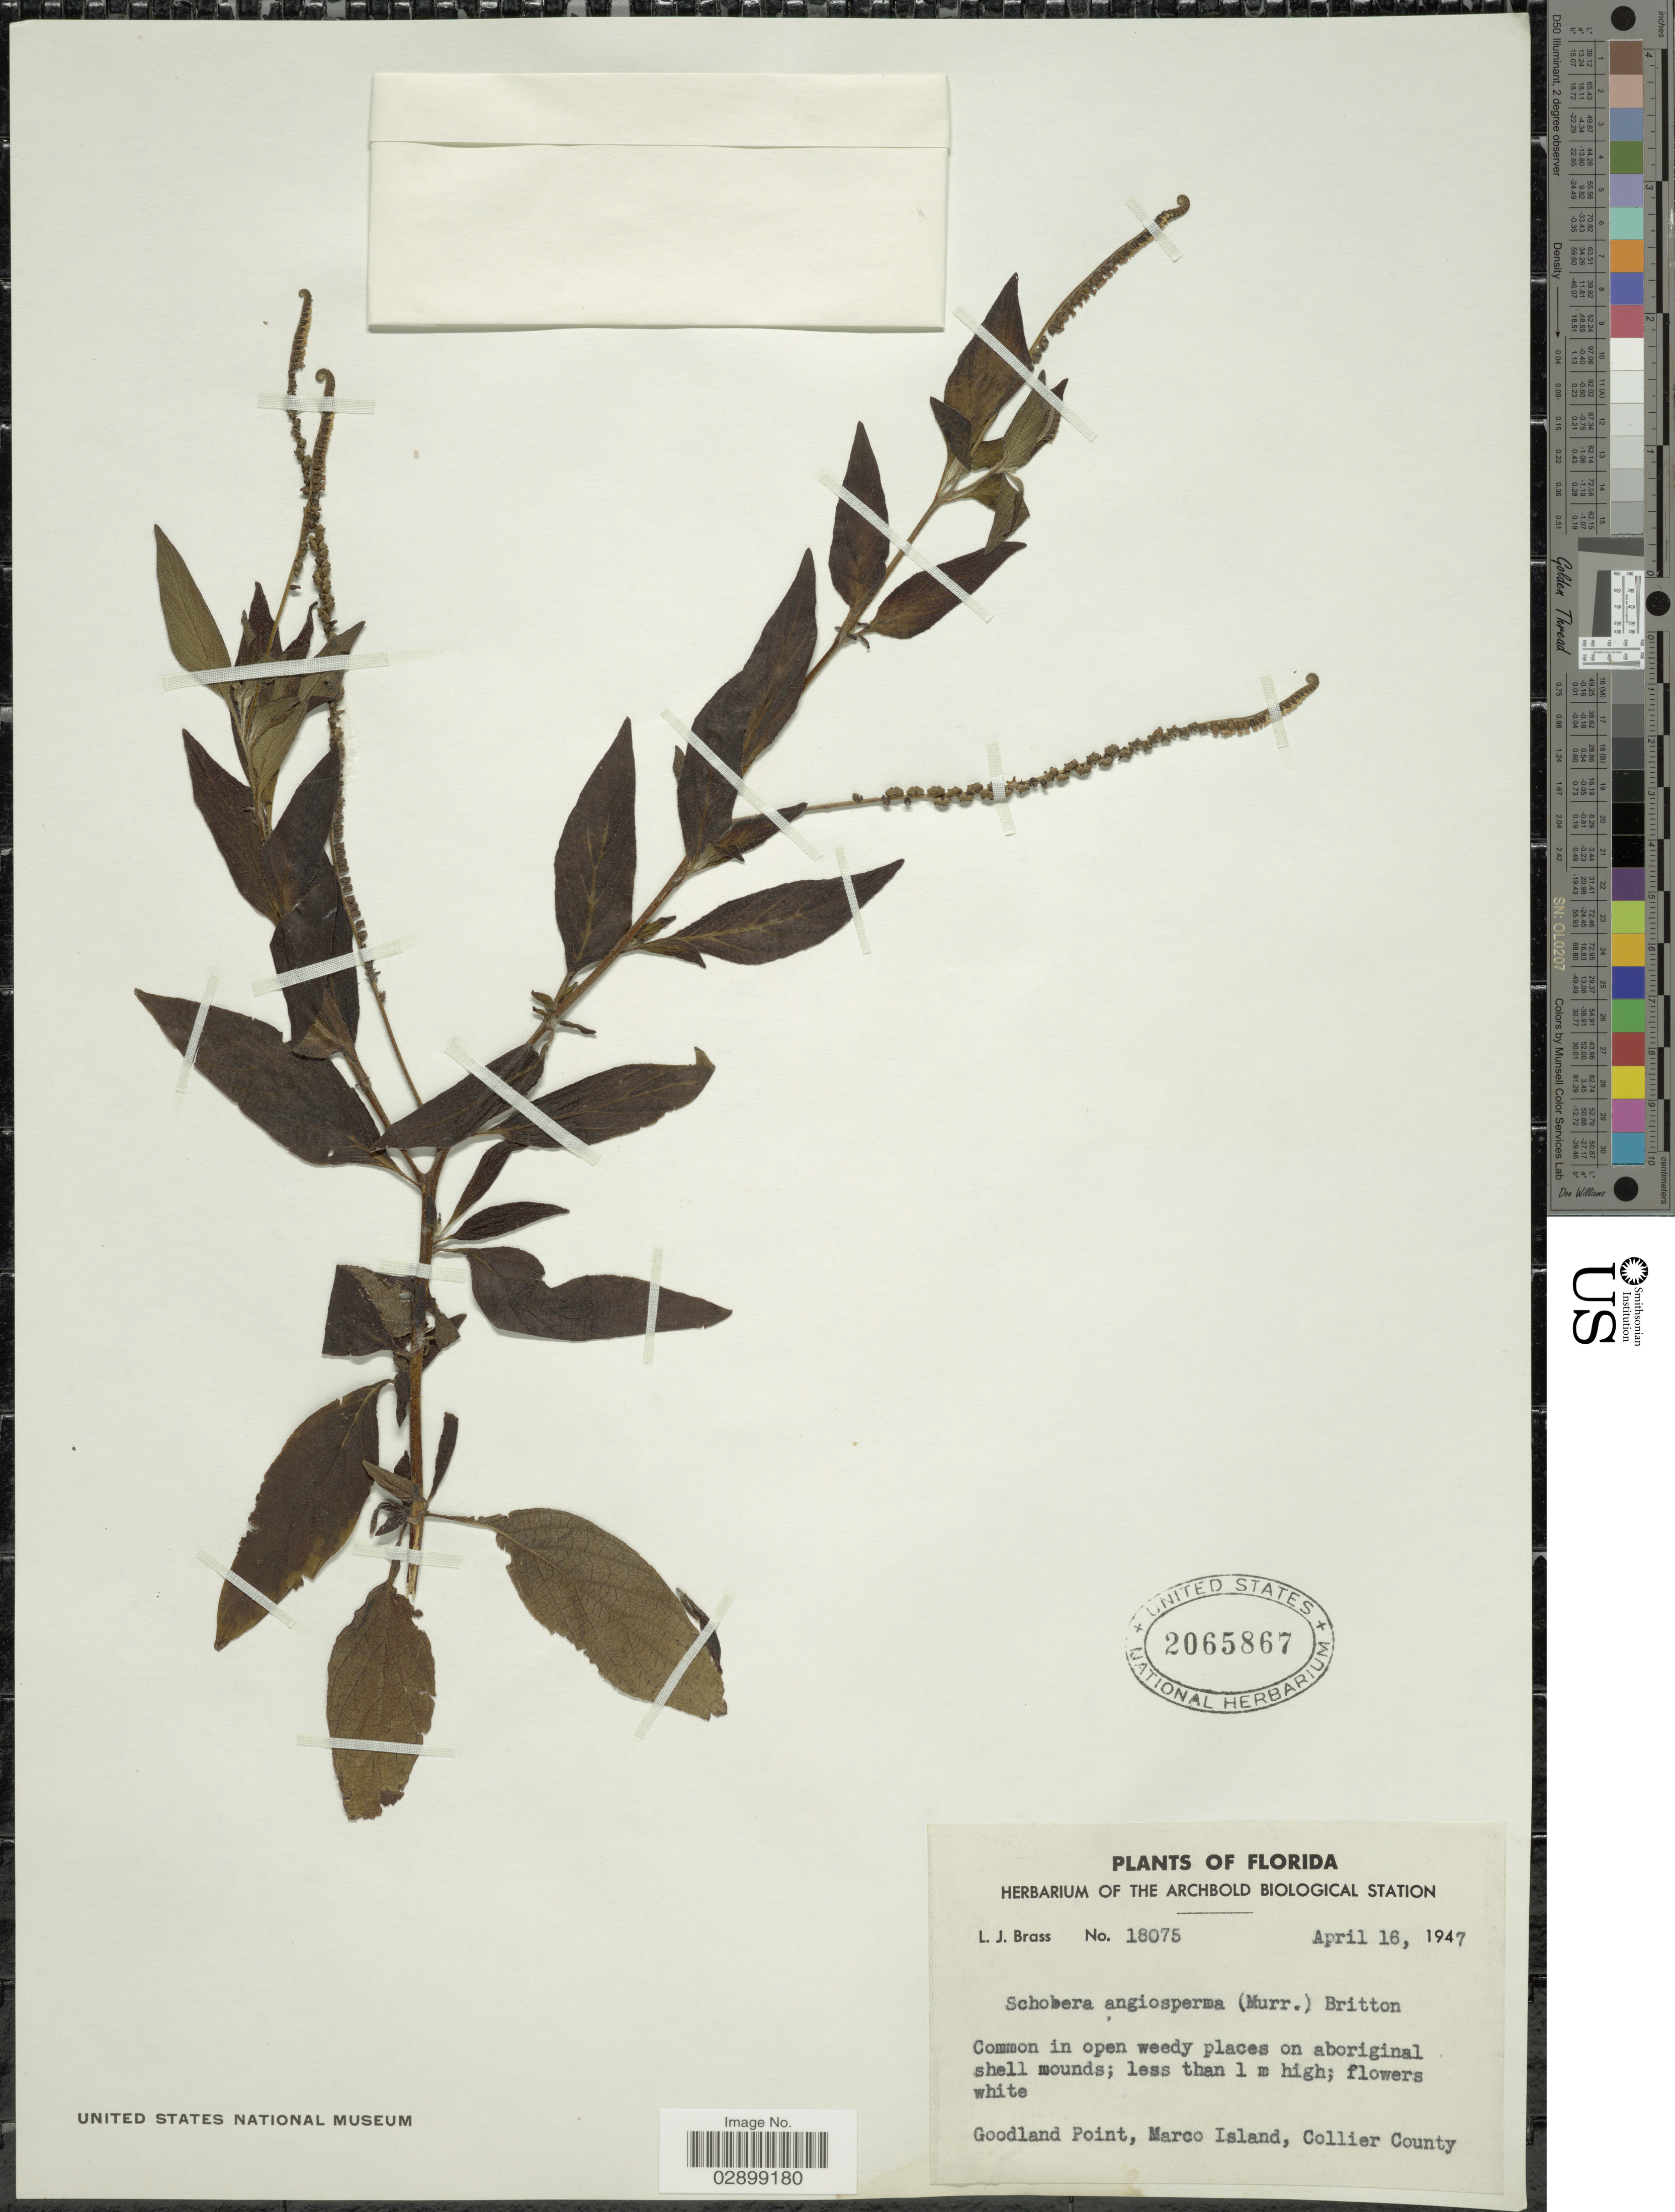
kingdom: Plantae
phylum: Tracheophyta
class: Magnoliopsida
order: Boraginales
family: Heliotropiaceae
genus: Heliotropium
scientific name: Heliotropium angiospermum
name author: Murray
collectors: L. J. Brass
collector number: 18075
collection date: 1947-04-16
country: United States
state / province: Florida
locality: Goodland Point, Marco Island, Collier County.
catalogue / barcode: US 2065867